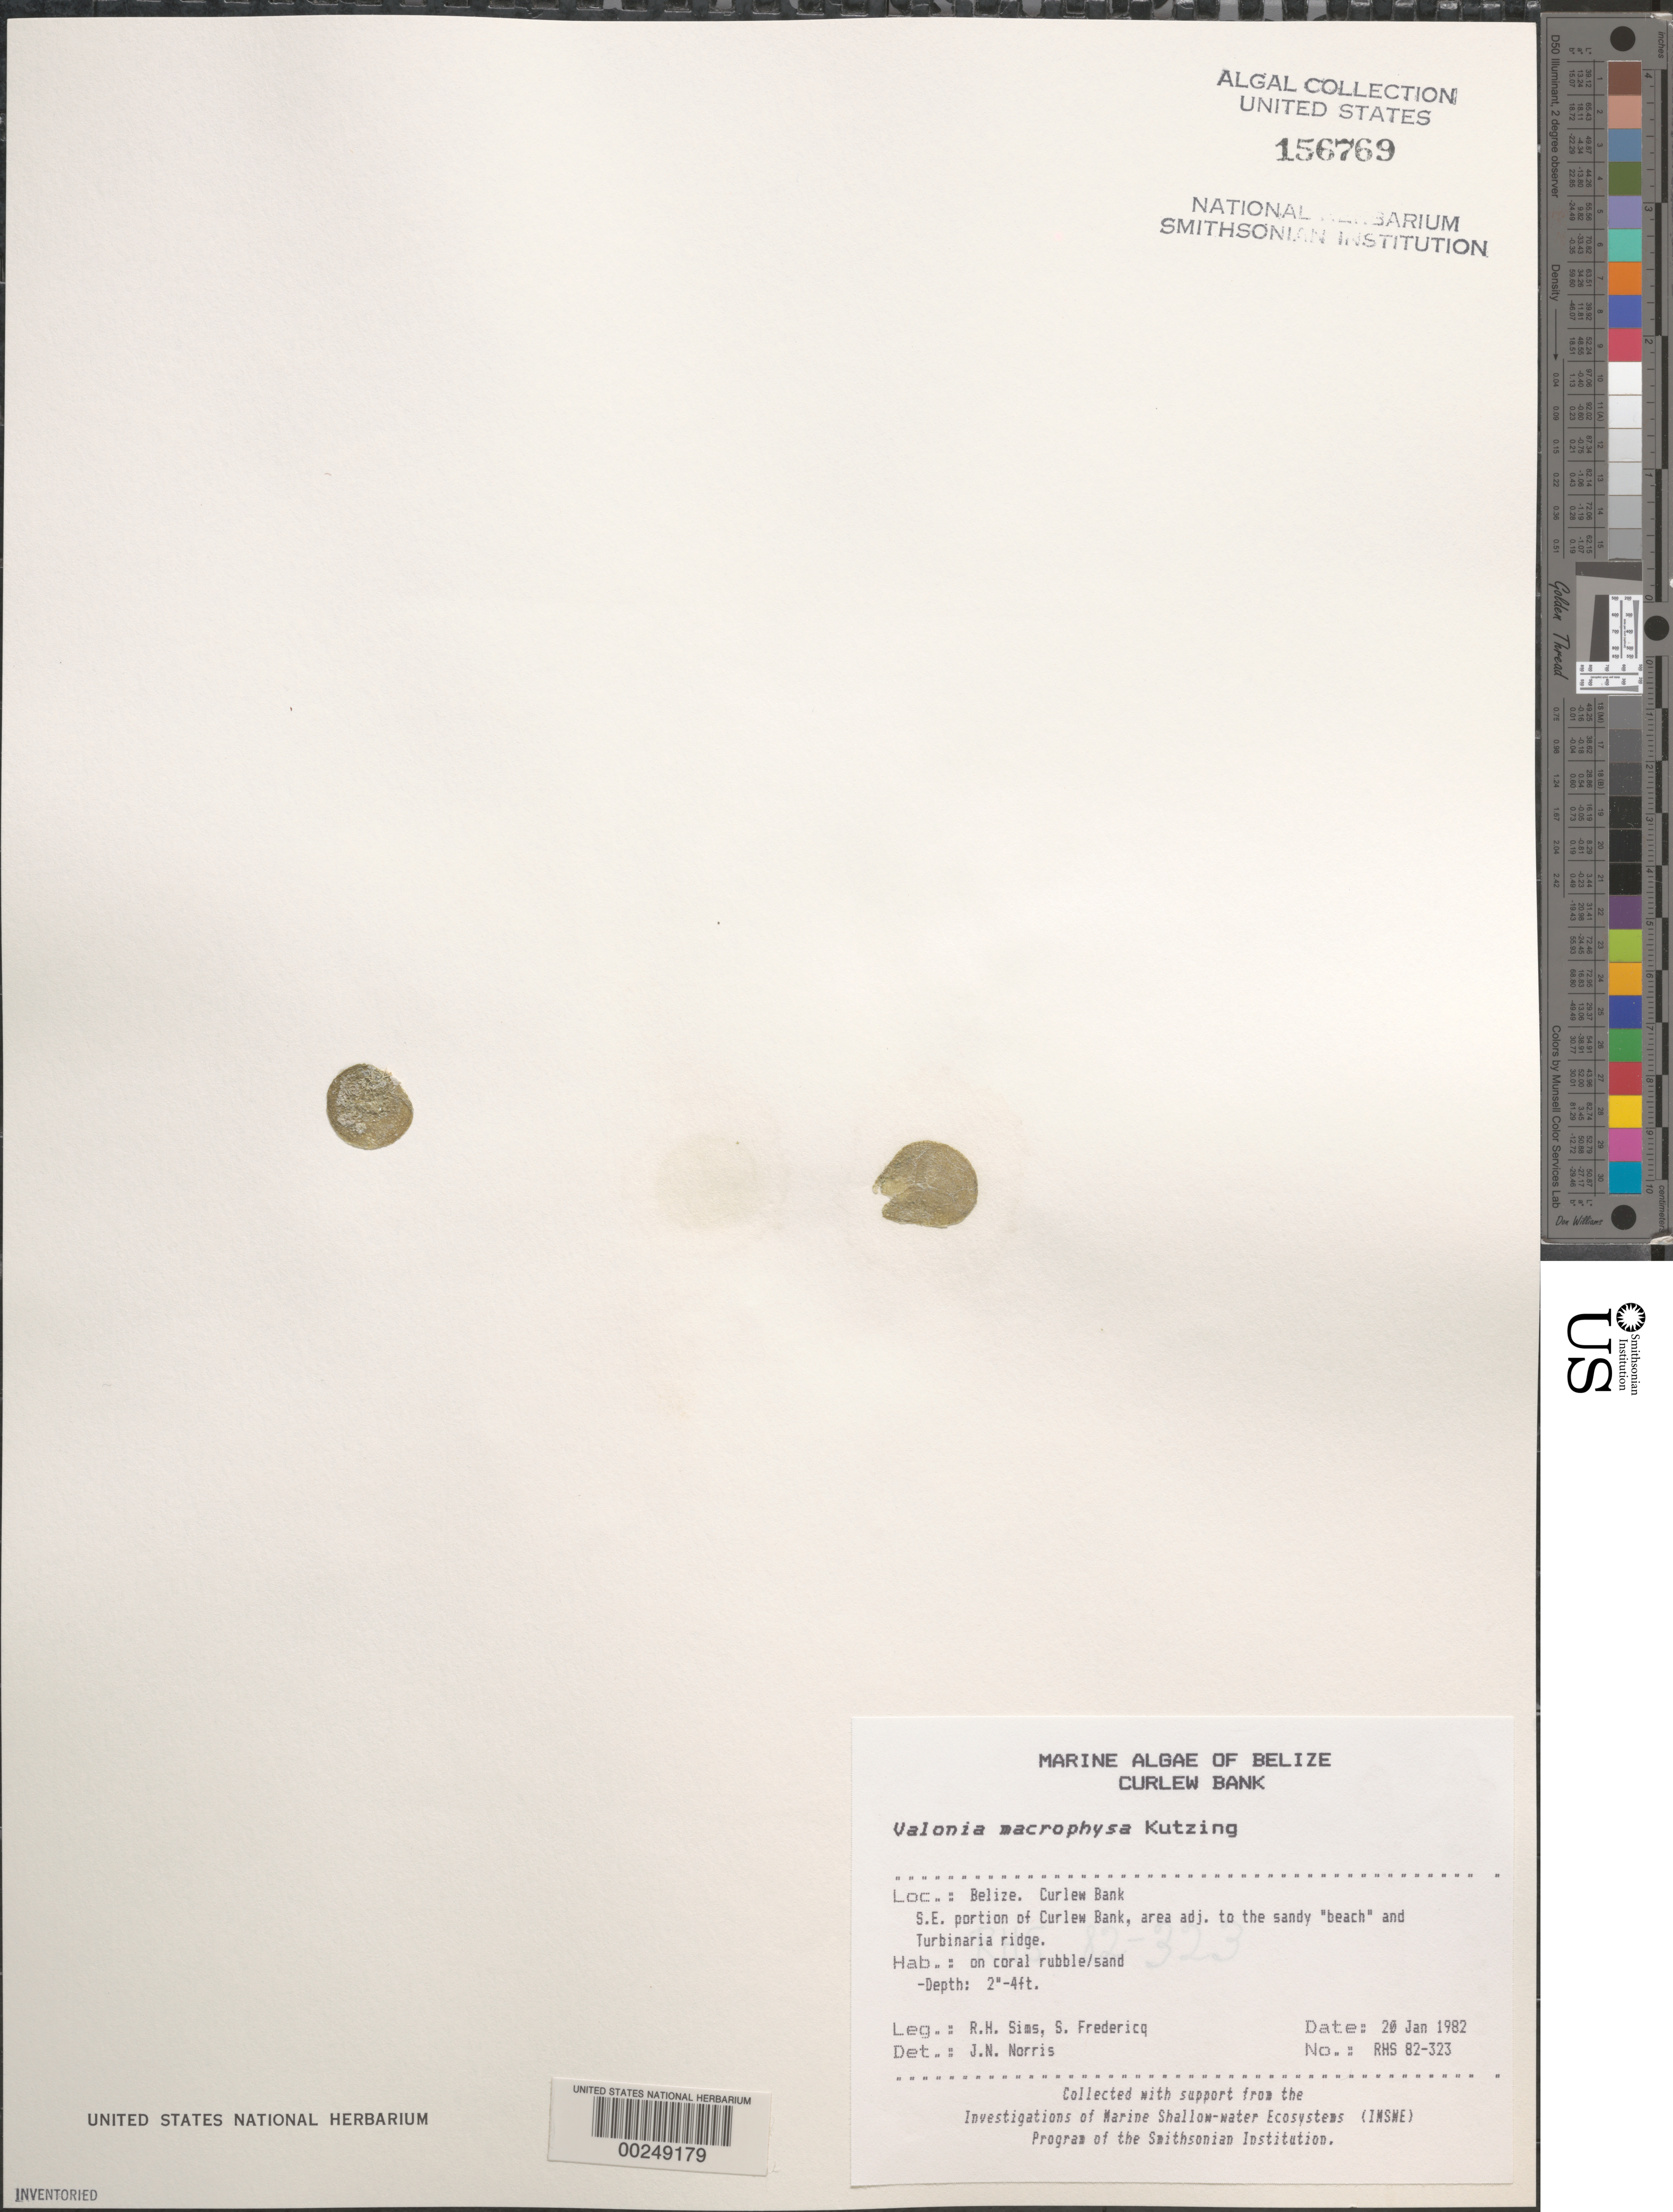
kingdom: Plantae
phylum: Chlorophyta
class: Ulvophyceae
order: Siphonocladales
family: Valoniaceae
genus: Valonia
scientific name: Valonia macrophysa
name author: Kütz.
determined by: Norris, James N.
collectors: R. H. Sims & S. Fredericq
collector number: RHS 82-323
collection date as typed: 20 Jan 1982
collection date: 1982-01-20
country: Belize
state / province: Stann Creek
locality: Curlew Bank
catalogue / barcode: US 156769